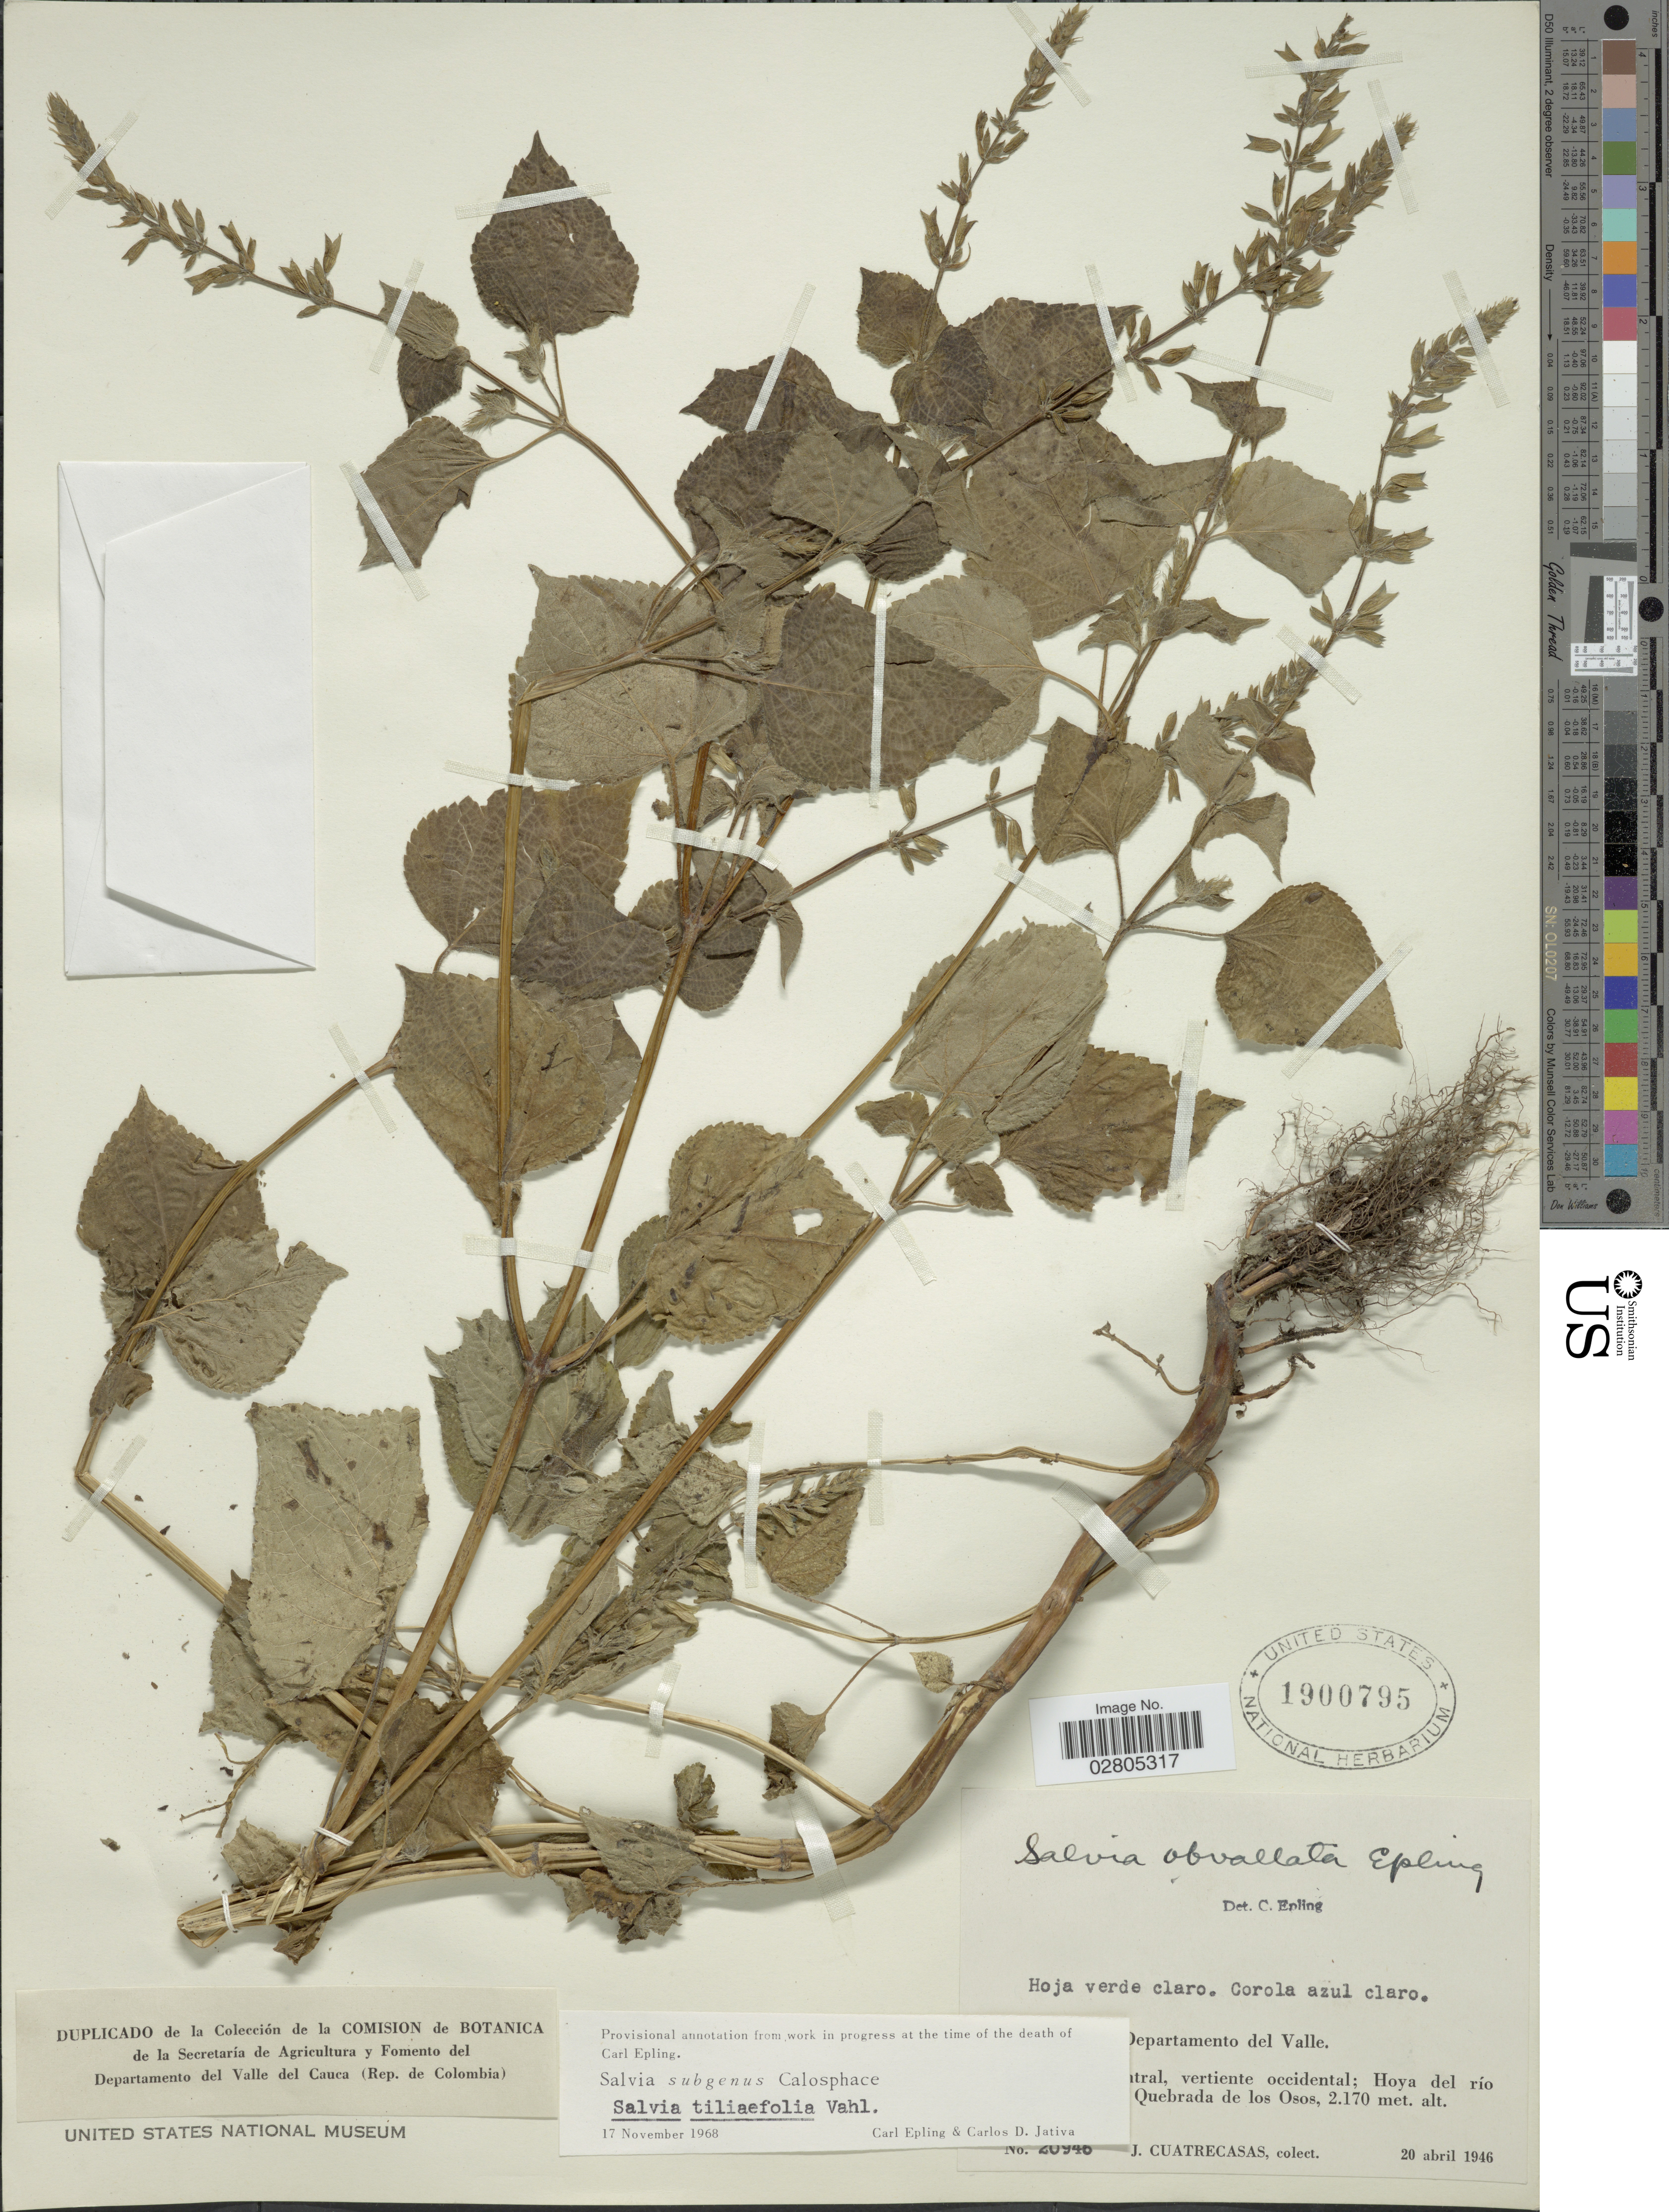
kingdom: Plantae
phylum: Tracheophyta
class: Magnoliopsida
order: Lamiales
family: Lamiaceae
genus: Salvia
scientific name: Salvia tiliifolia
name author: Vahl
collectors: J. Cuatrecasas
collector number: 20946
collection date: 1946-04-20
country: Colombia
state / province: Valle del Cauca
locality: [illegible text], Departamento del Valle, [illegible text] tral, vertiente occidental, Hoya del río [illegible text] Quebrada de los Osos.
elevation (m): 2170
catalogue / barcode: US 1900795